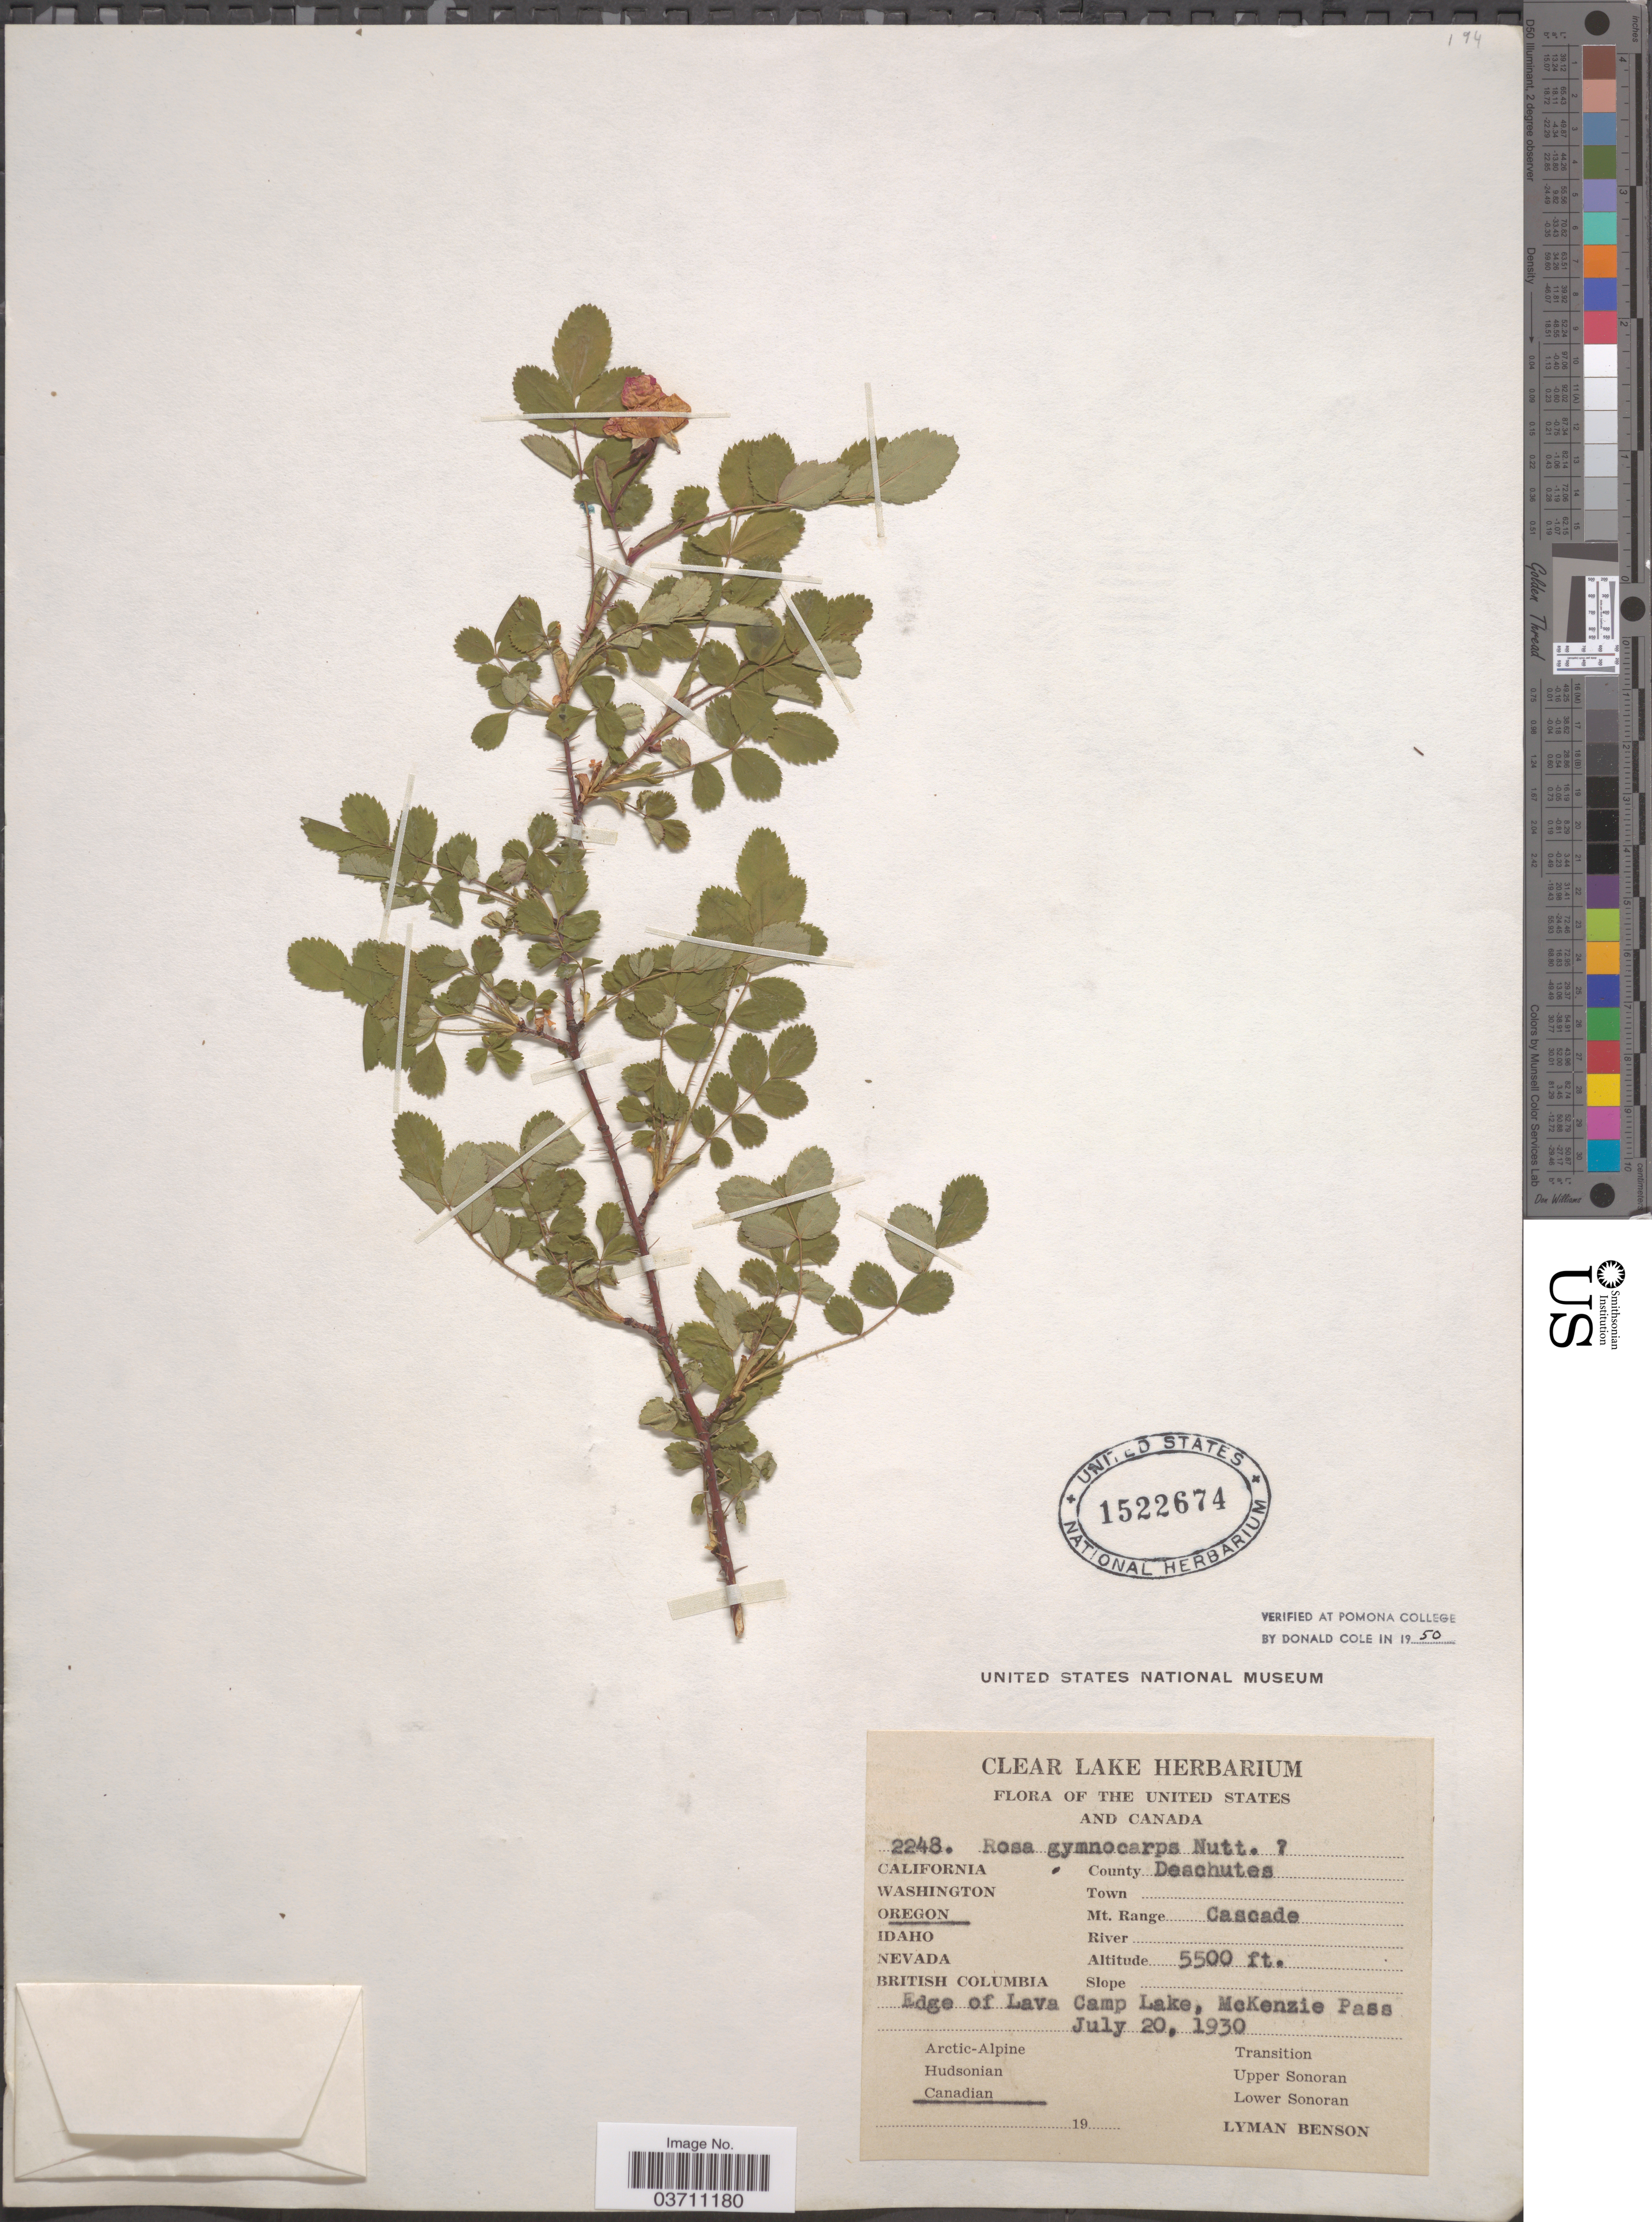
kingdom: Plantae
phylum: Tracheophyta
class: Magnoliopsida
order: Rosales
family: Rosaceae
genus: Rosa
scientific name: Rosa gymnocarpa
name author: Nutt.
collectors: L. D. Benson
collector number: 2248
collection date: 1930-07-20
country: United States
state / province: Oregon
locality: County Deschutes. Mt. Range Cascade. Edge of Lava Camp Lake, McKenzie Pass. Canadian.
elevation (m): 1676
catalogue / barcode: US 1552674